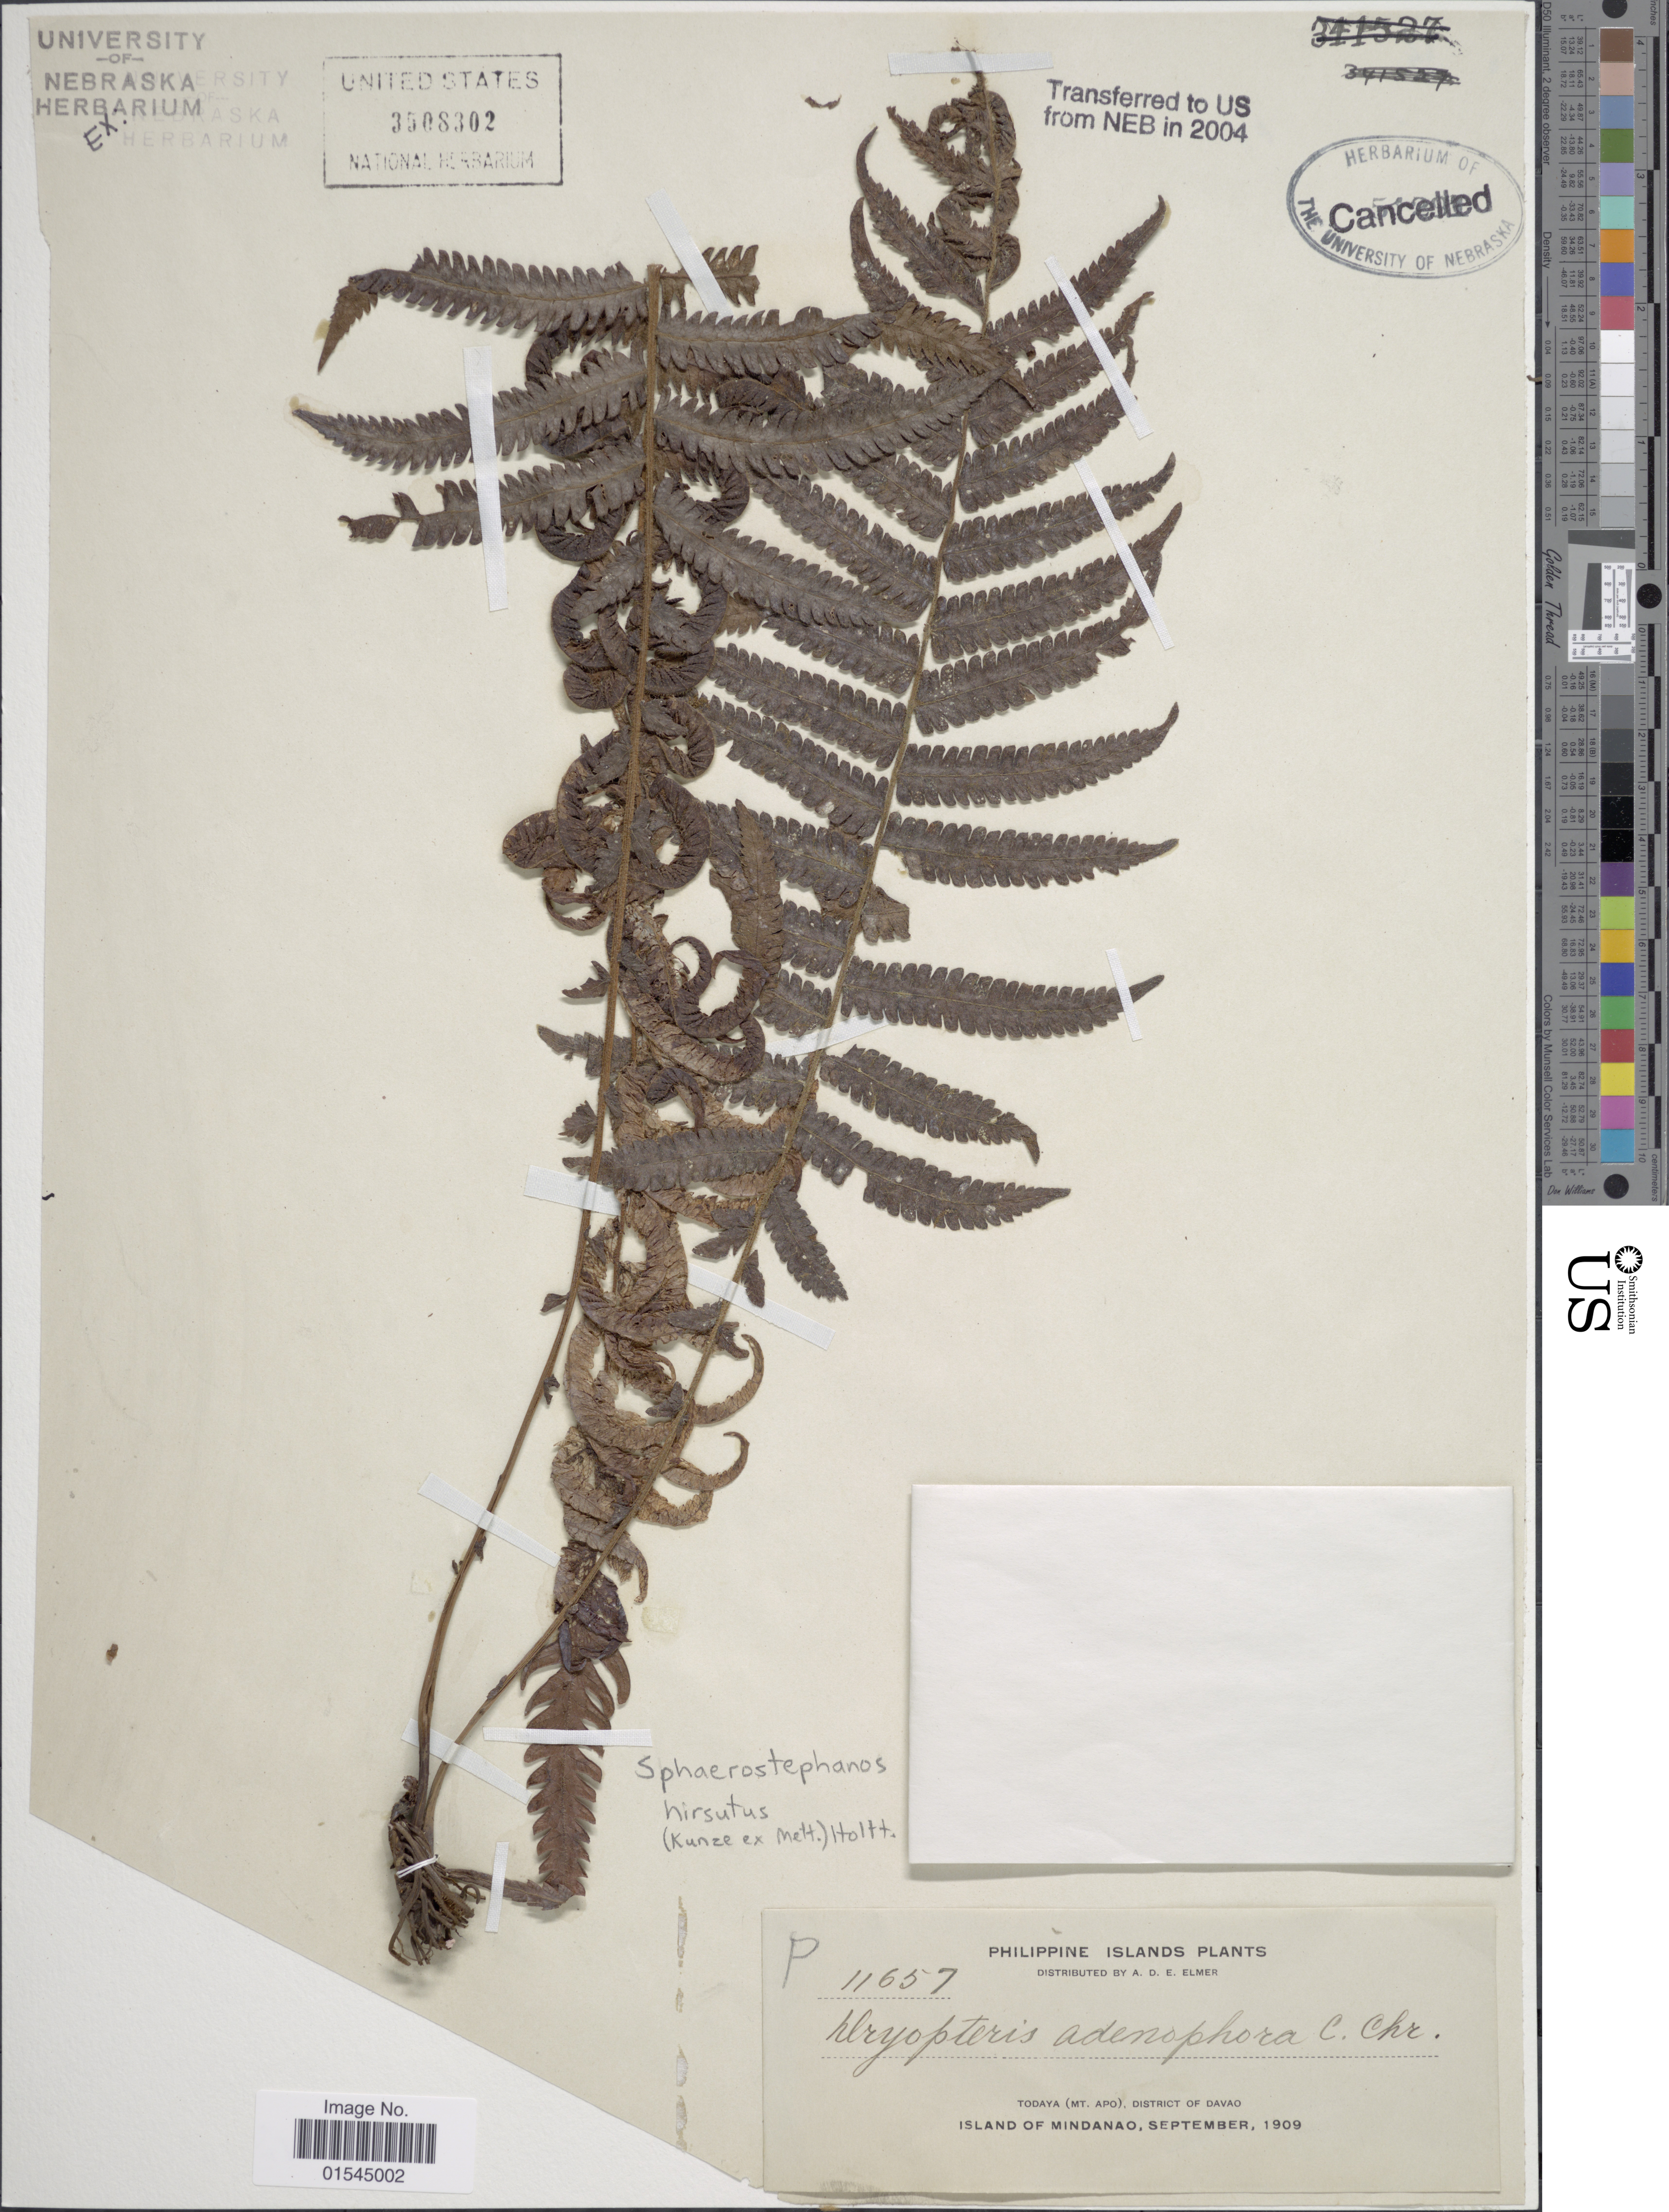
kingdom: Plantae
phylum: Tracheophyta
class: Polypodiopsida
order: Polypodiales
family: Thelypteridaceae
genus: Sphaerostephanos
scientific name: Sphaerostephanos hirsutus var. hirsutus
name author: (Kunze ex Mett.) Holttum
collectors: A. D. E. Elmer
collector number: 11657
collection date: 1909-09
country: Philippines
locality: Todaya (Mt. Apo), Distrcit of Davao. Island of Mindanao.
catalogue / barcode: US 3508302